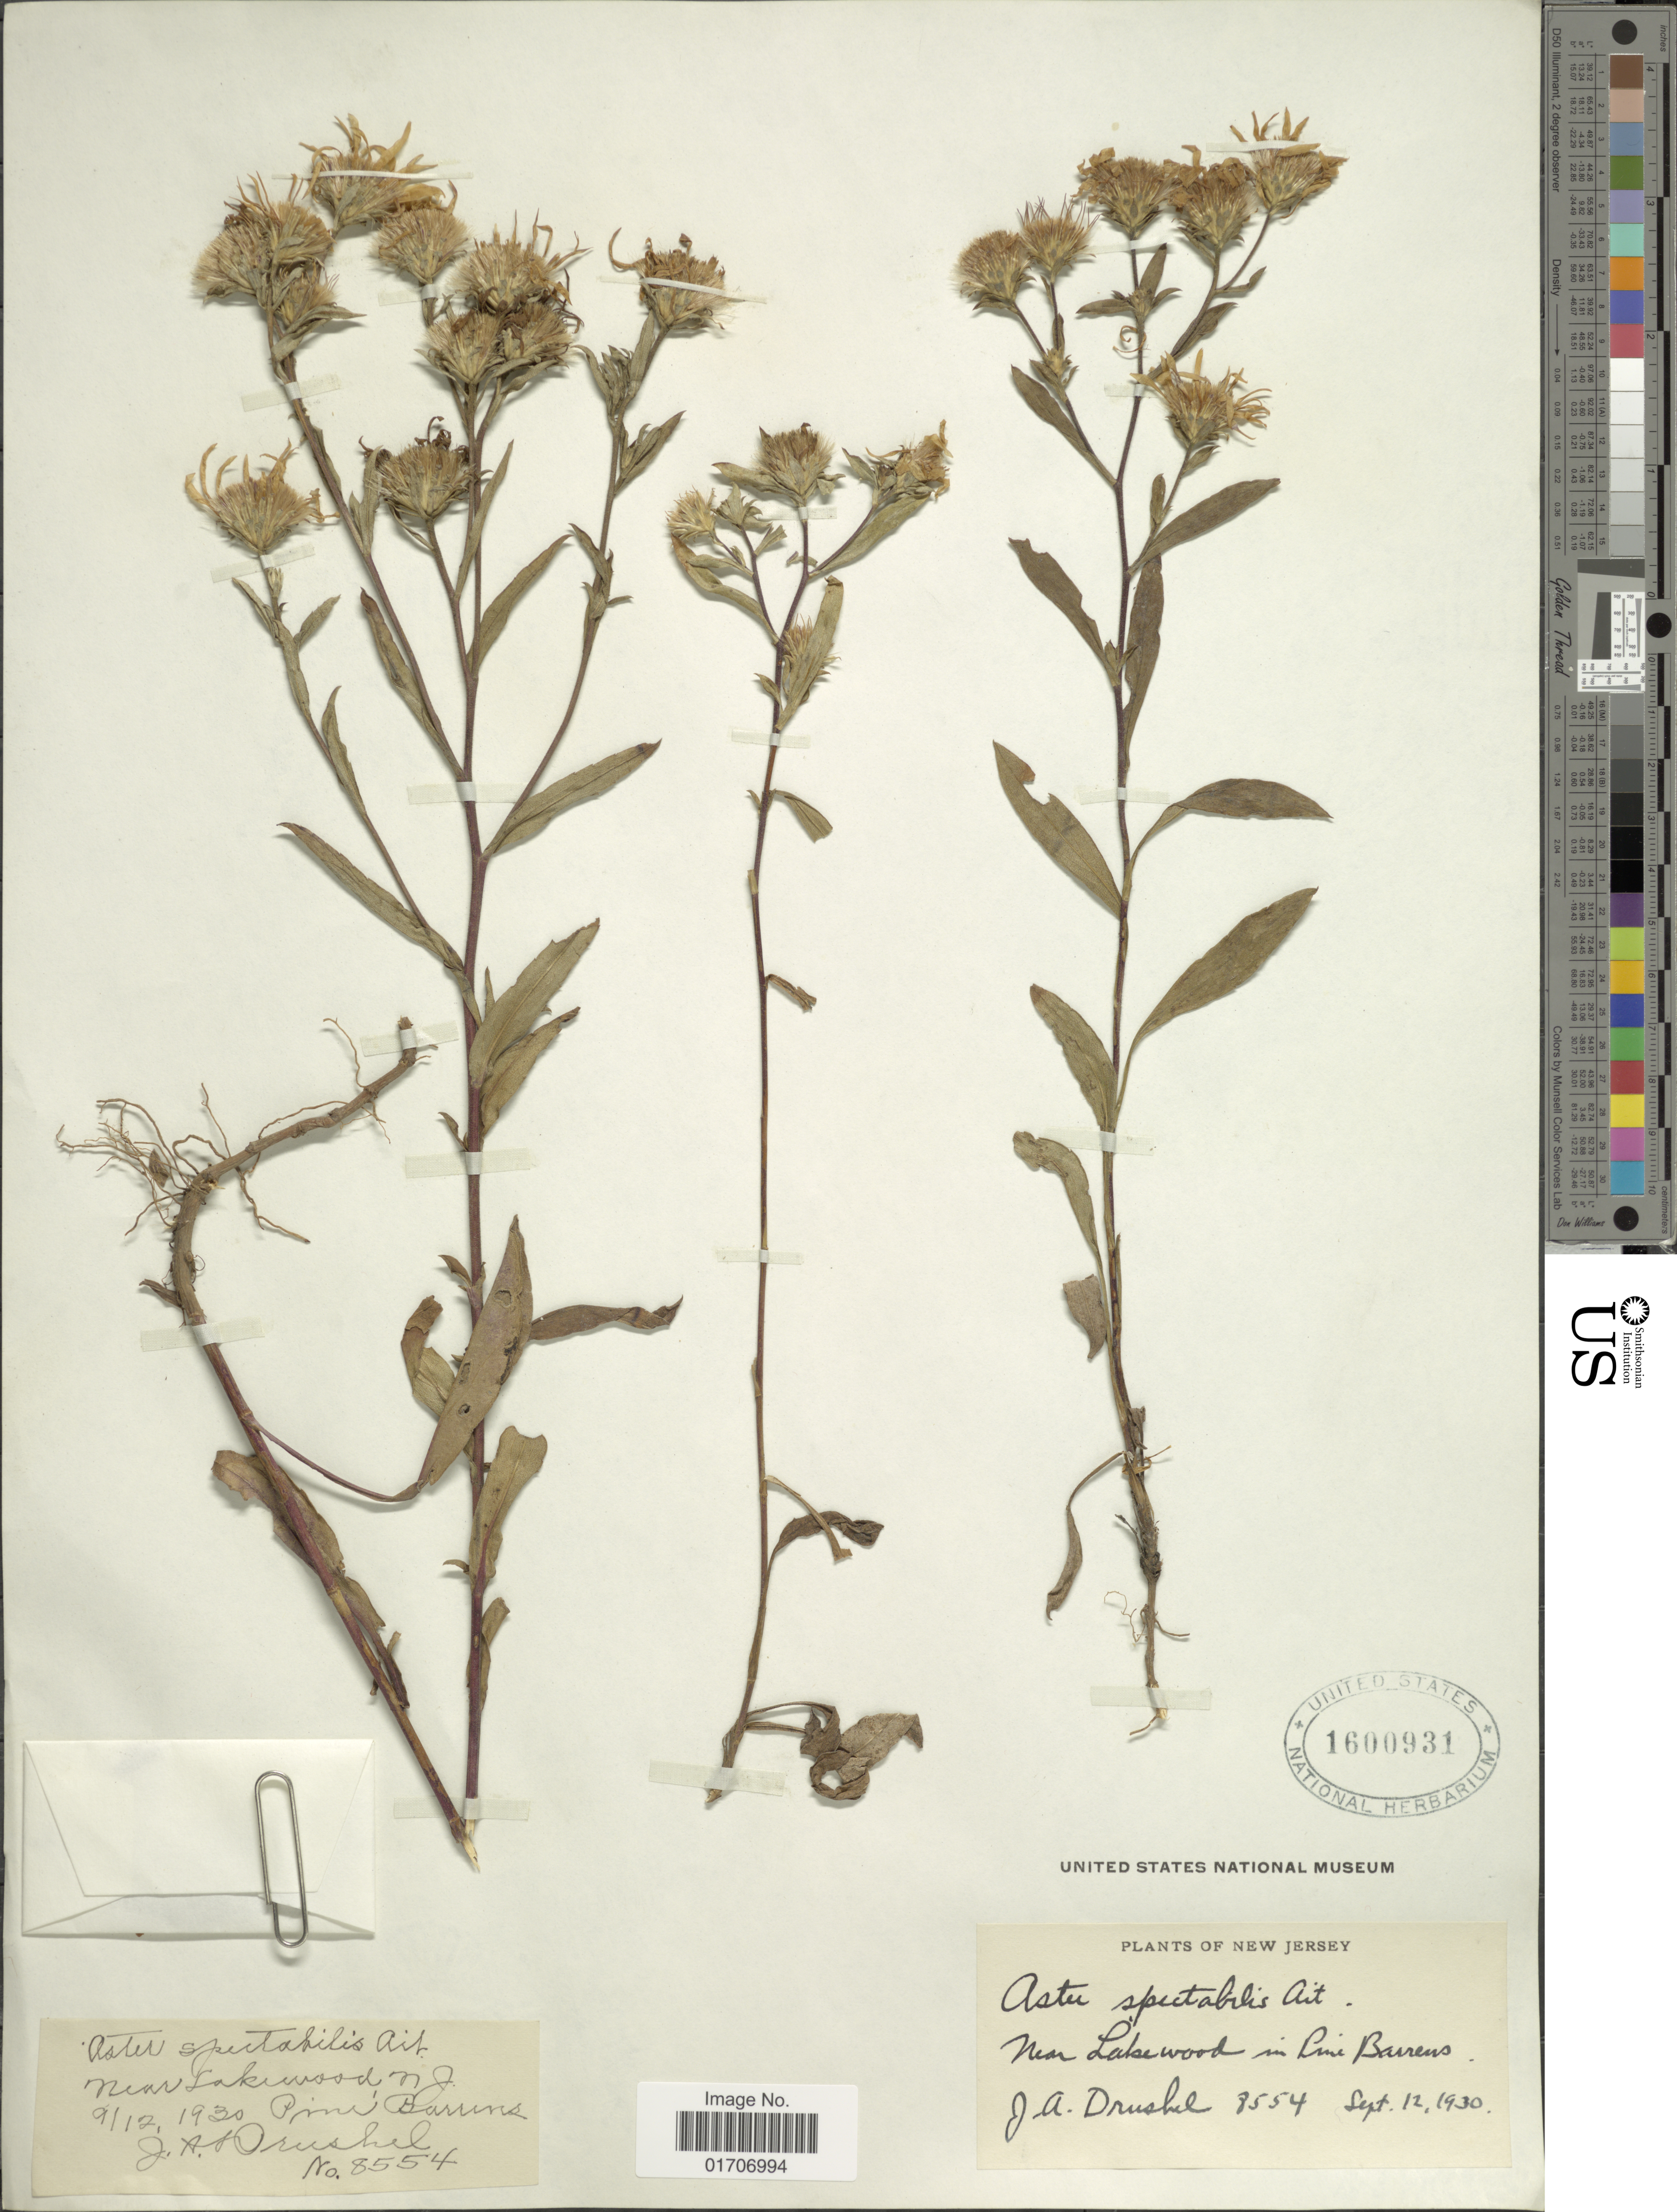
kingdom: Plantae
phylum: Tracheophyta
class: Magnoliopsida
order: Asterales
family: Asteraceae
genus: Eurybia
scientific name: Eurybia spectabilis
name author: (Aiton) G.L. Nesom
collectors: J. A. Drushel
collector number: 8554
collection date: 1930-09-12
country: United States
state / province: New Jersey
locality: Near Lakewood in Pine Barrens.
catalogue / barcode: US 1600931